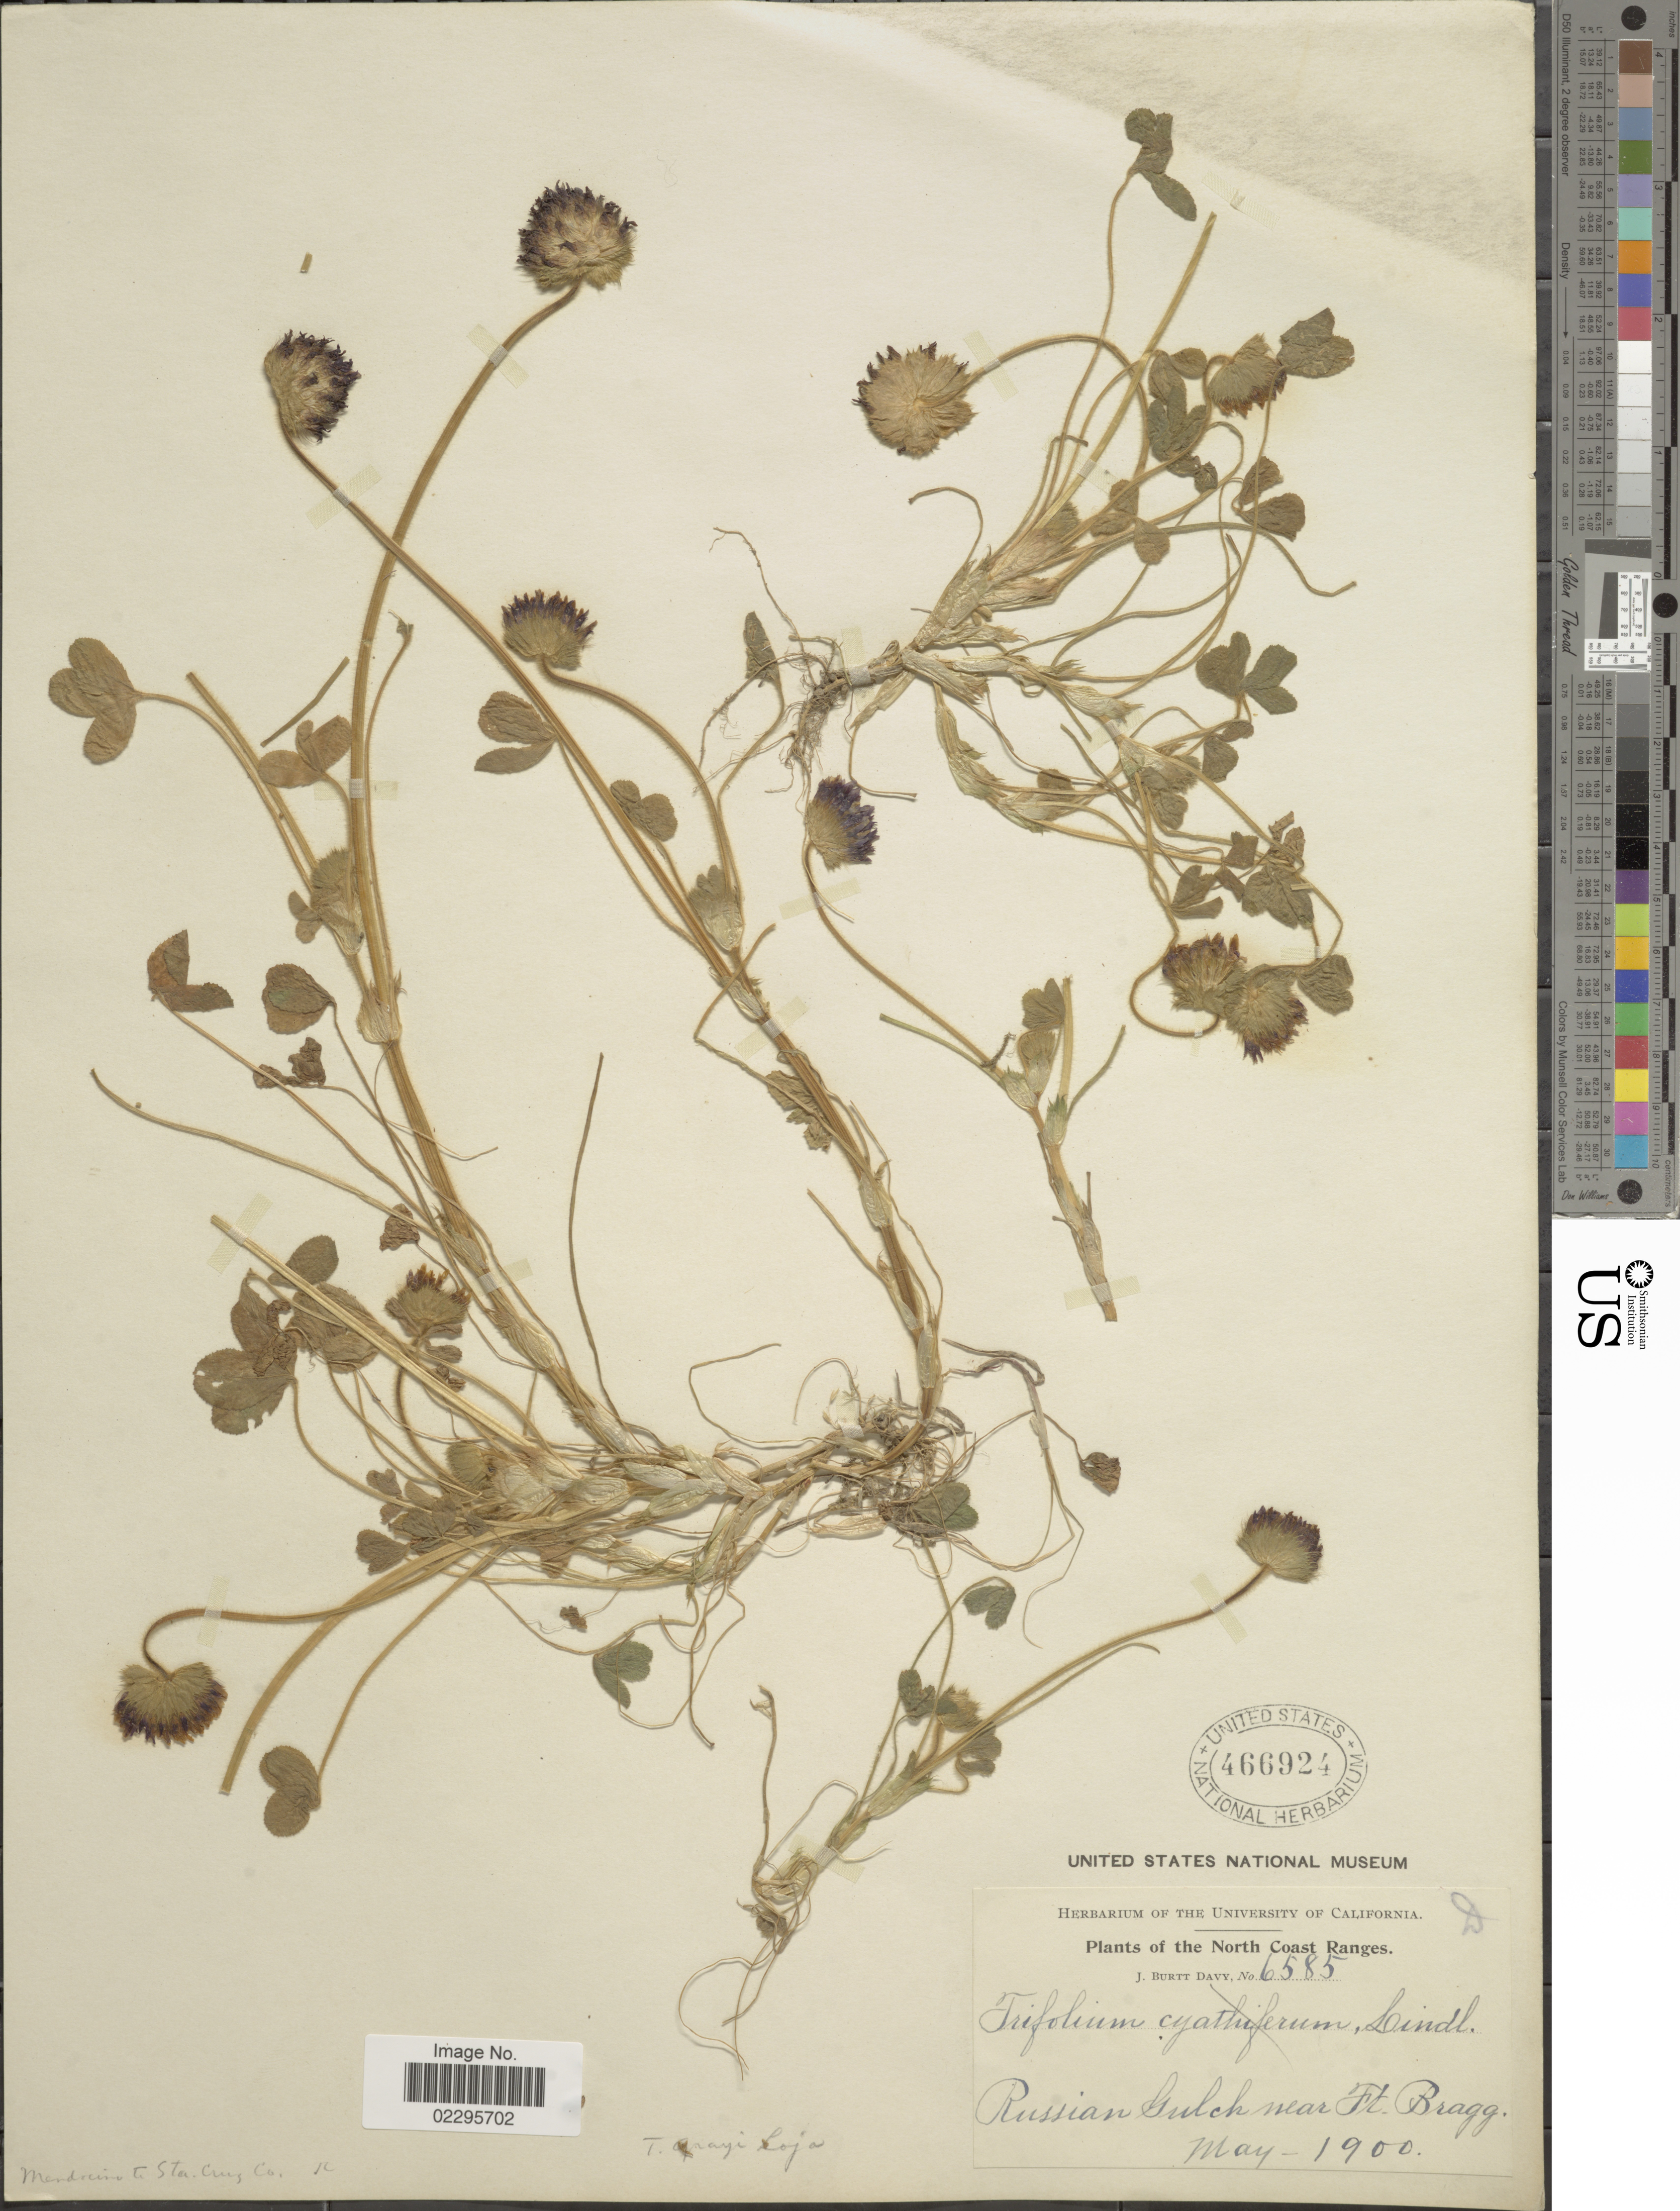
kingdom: Plantae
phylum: Tracheophyta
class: Magnoliopsida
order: Fabales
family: Fabaceae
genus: Trifolium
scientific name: Trifolium barbigerum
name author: Torr.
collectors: J. Burtt Davy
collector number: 6585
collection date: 1900-05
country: United States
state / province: North Carolina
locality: North Coast Ranges, Russion Gulch near Ft. Bragg.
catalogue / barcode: US 466924